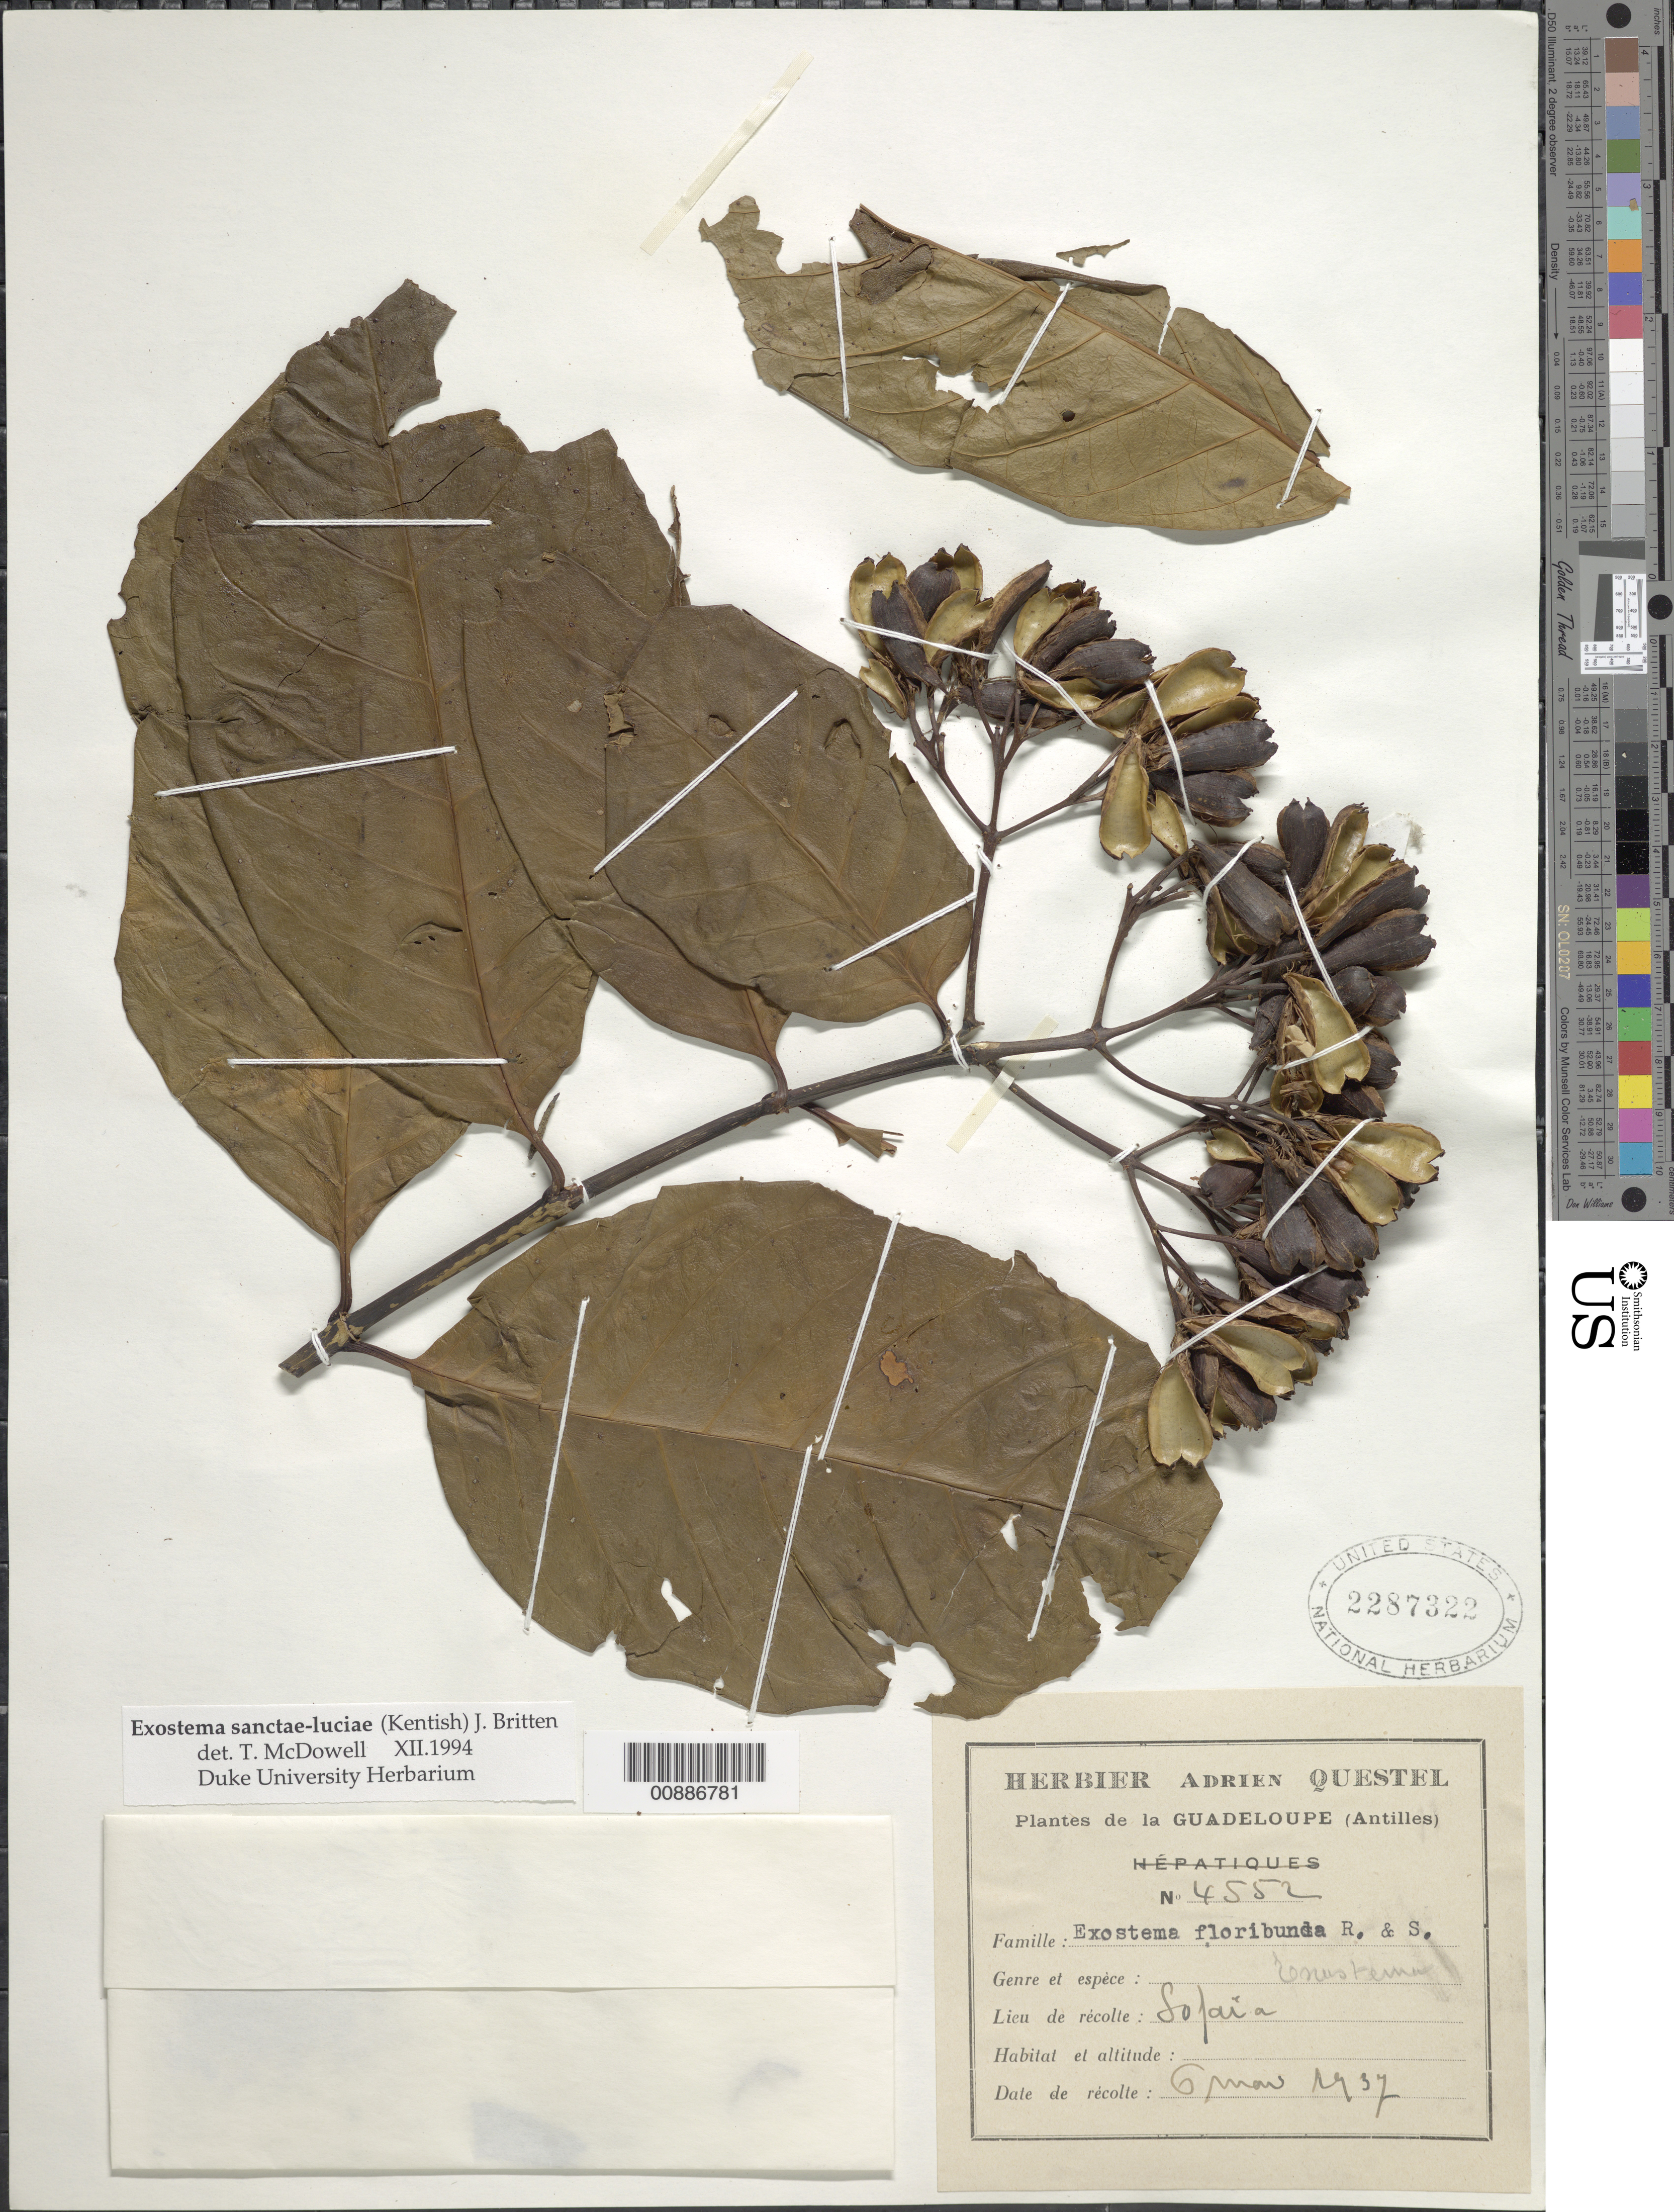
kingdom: Plantae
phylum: Tracheophyta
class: Magnoliopsida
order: Gentianales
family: Rubiaceae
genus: Exostema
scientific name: Exostema sanctae-luciae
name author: (Kentish) Britten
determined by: McDowell, T.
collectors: A. Questel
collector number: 4552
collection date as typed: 06 Mar 1937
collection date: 1937-03-06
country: Guadeloupe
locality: Sofaia (sp?)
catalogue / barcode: US 2287322